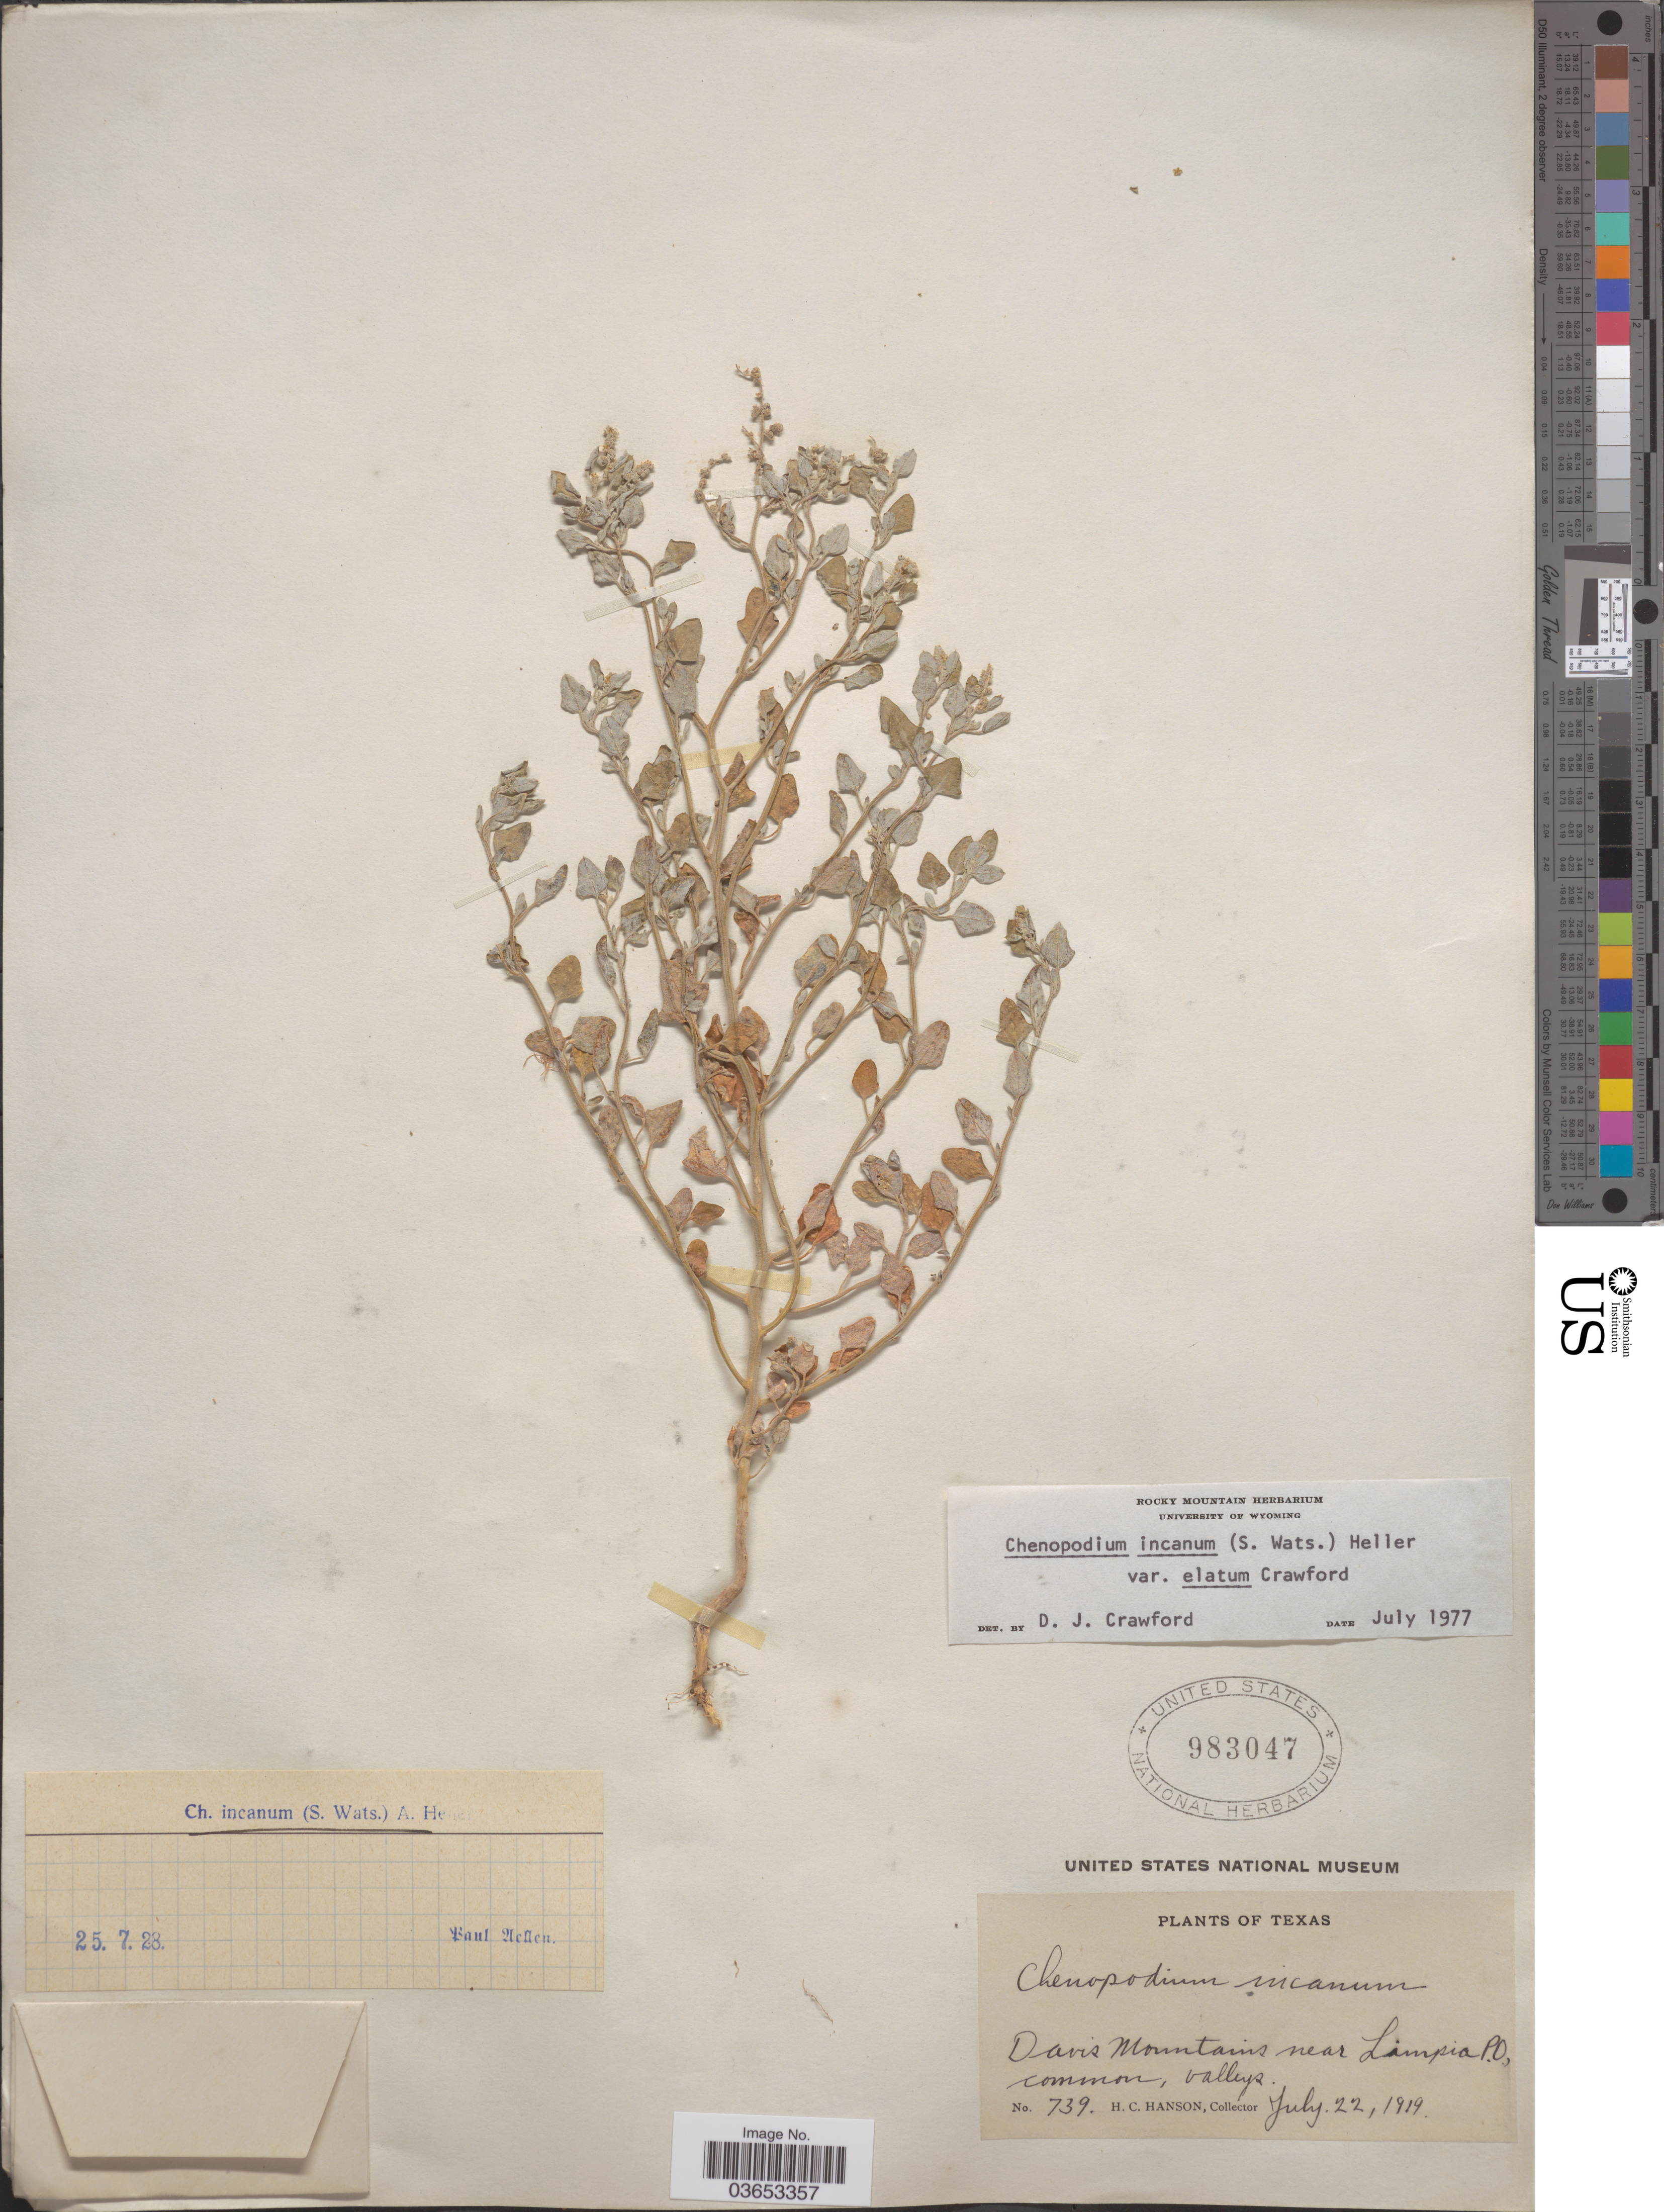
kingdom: Plantae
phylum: Tracheophyta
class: Magnoliopsida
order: Caryophyllales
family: Amaranthaceae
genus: Chenopodium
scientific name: Chenopodium incanum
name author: (S. Watson) A. Heller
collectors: H. Hanson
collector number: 739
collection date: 1919-07-22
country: United States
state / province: Texas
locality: Davis Mountains near Limpia P.O.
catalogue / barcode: US 983047